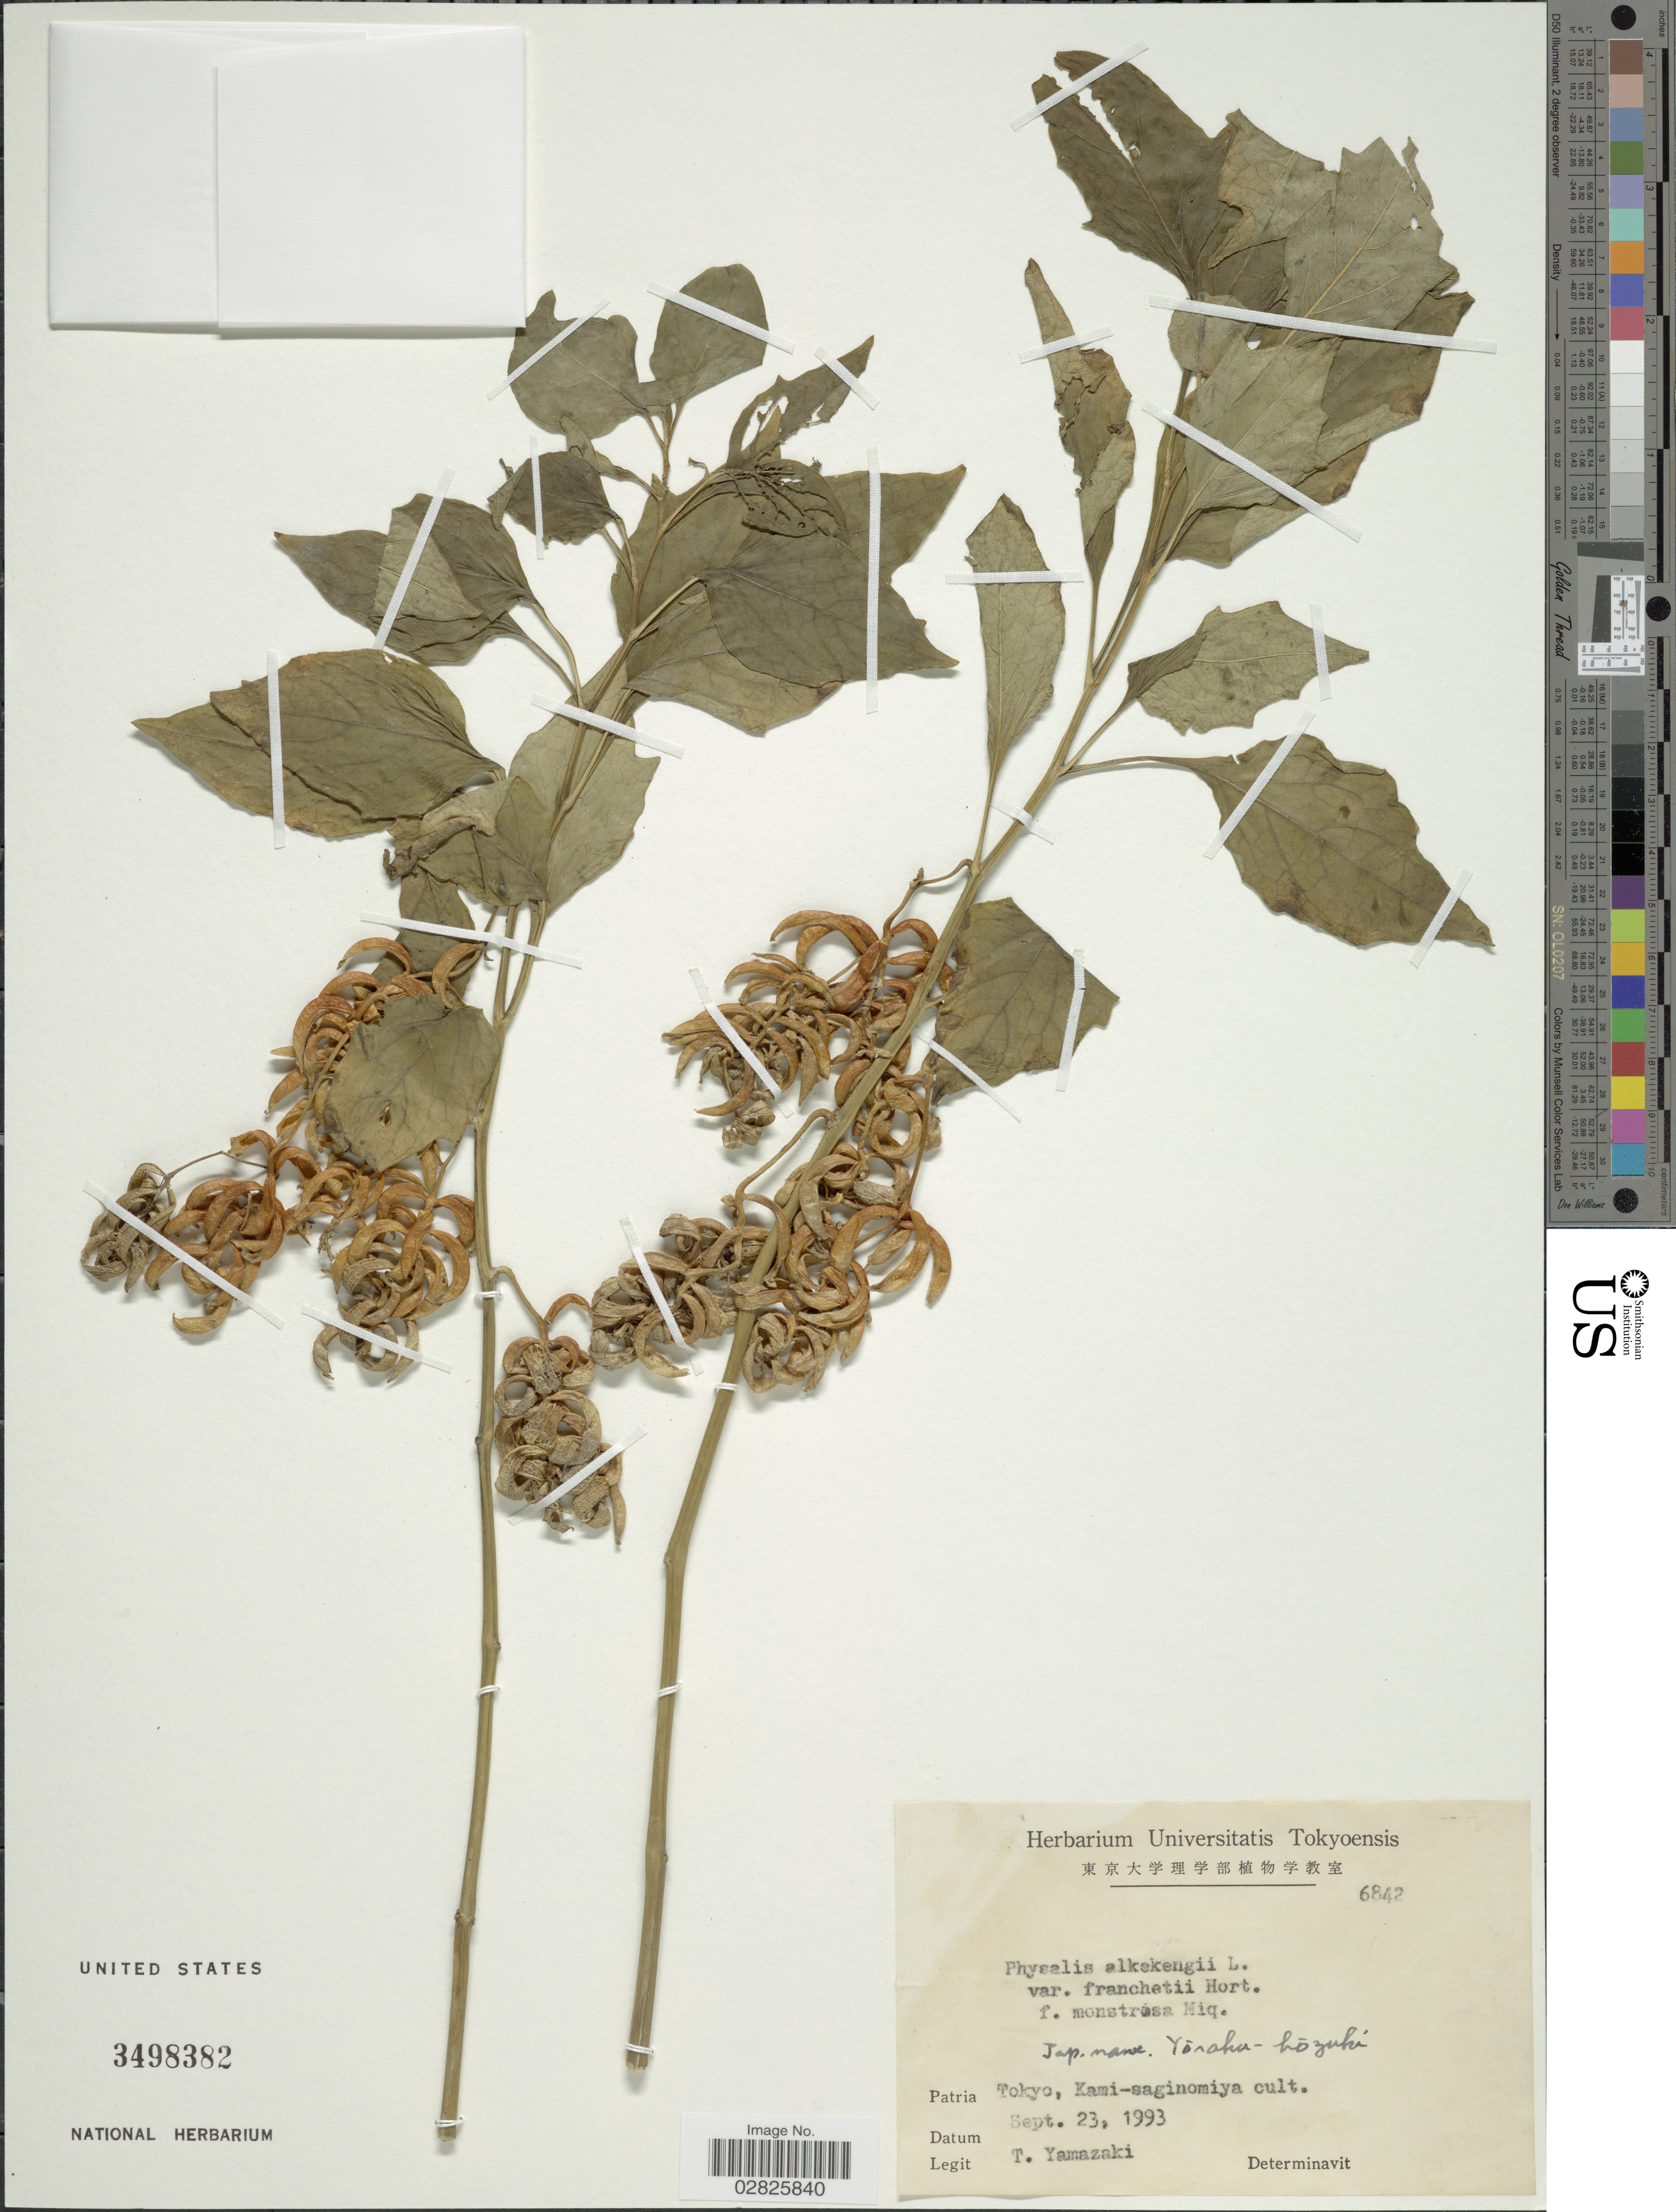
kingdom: Plantae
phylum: Tracheophyta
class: Magnoliopsida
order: Solanales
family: Solanaceae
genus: Physalis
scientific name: Physalis alkekengi var. franchetii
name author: (Mast.) Makino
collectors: T. Yamazaki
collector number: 6842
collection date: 1993-09-23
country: Japan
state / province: Tokyo, Federal City of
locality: Tokyo, Kami-saginomiya.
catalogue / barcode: US 3498382